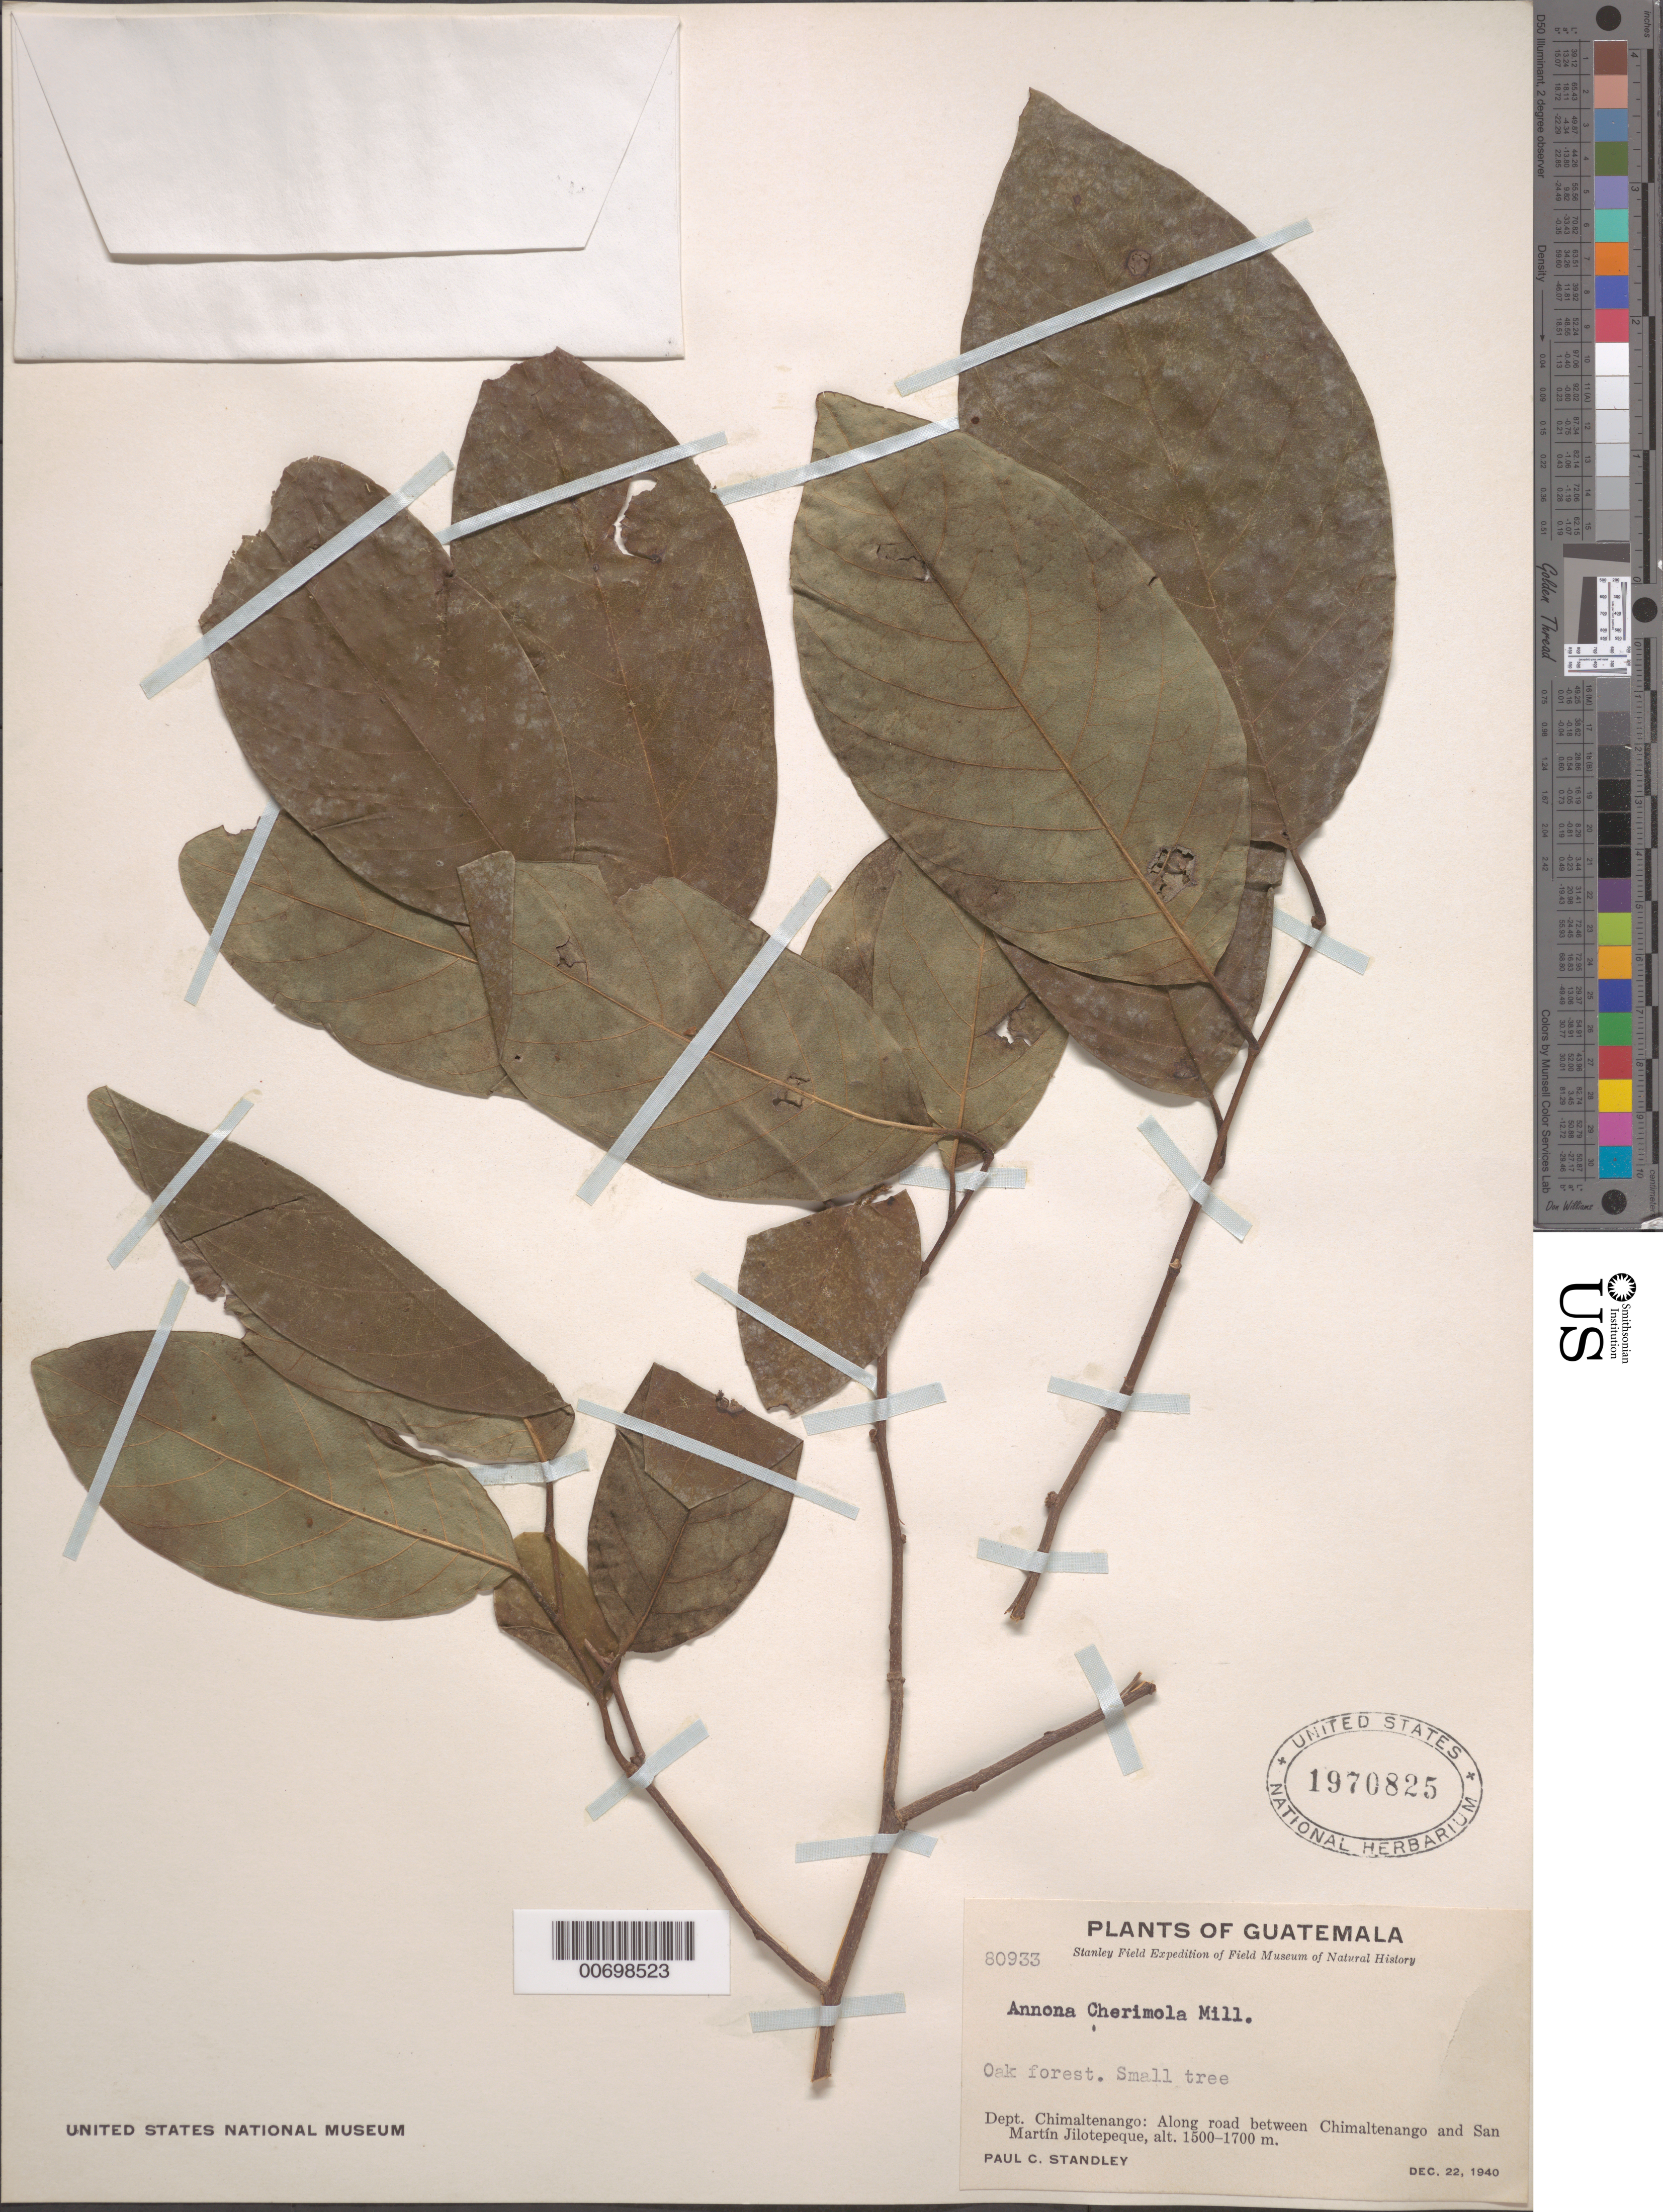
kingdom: Plantae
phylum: Tracheophyta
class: Magnoliopsida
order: Magnoliales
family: Annonaceae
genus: Annona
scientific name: Annona cherimola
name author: Mill.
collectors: P. C. Standley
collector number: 80933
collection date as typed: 22 Dec 1940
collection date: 1940-12-22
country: Guatemala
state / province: Chimaltenango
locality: Along road between Chimaltenango and San Martin Jilotepeque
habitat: Oak forest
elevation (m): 1500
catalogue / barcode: US 1970825